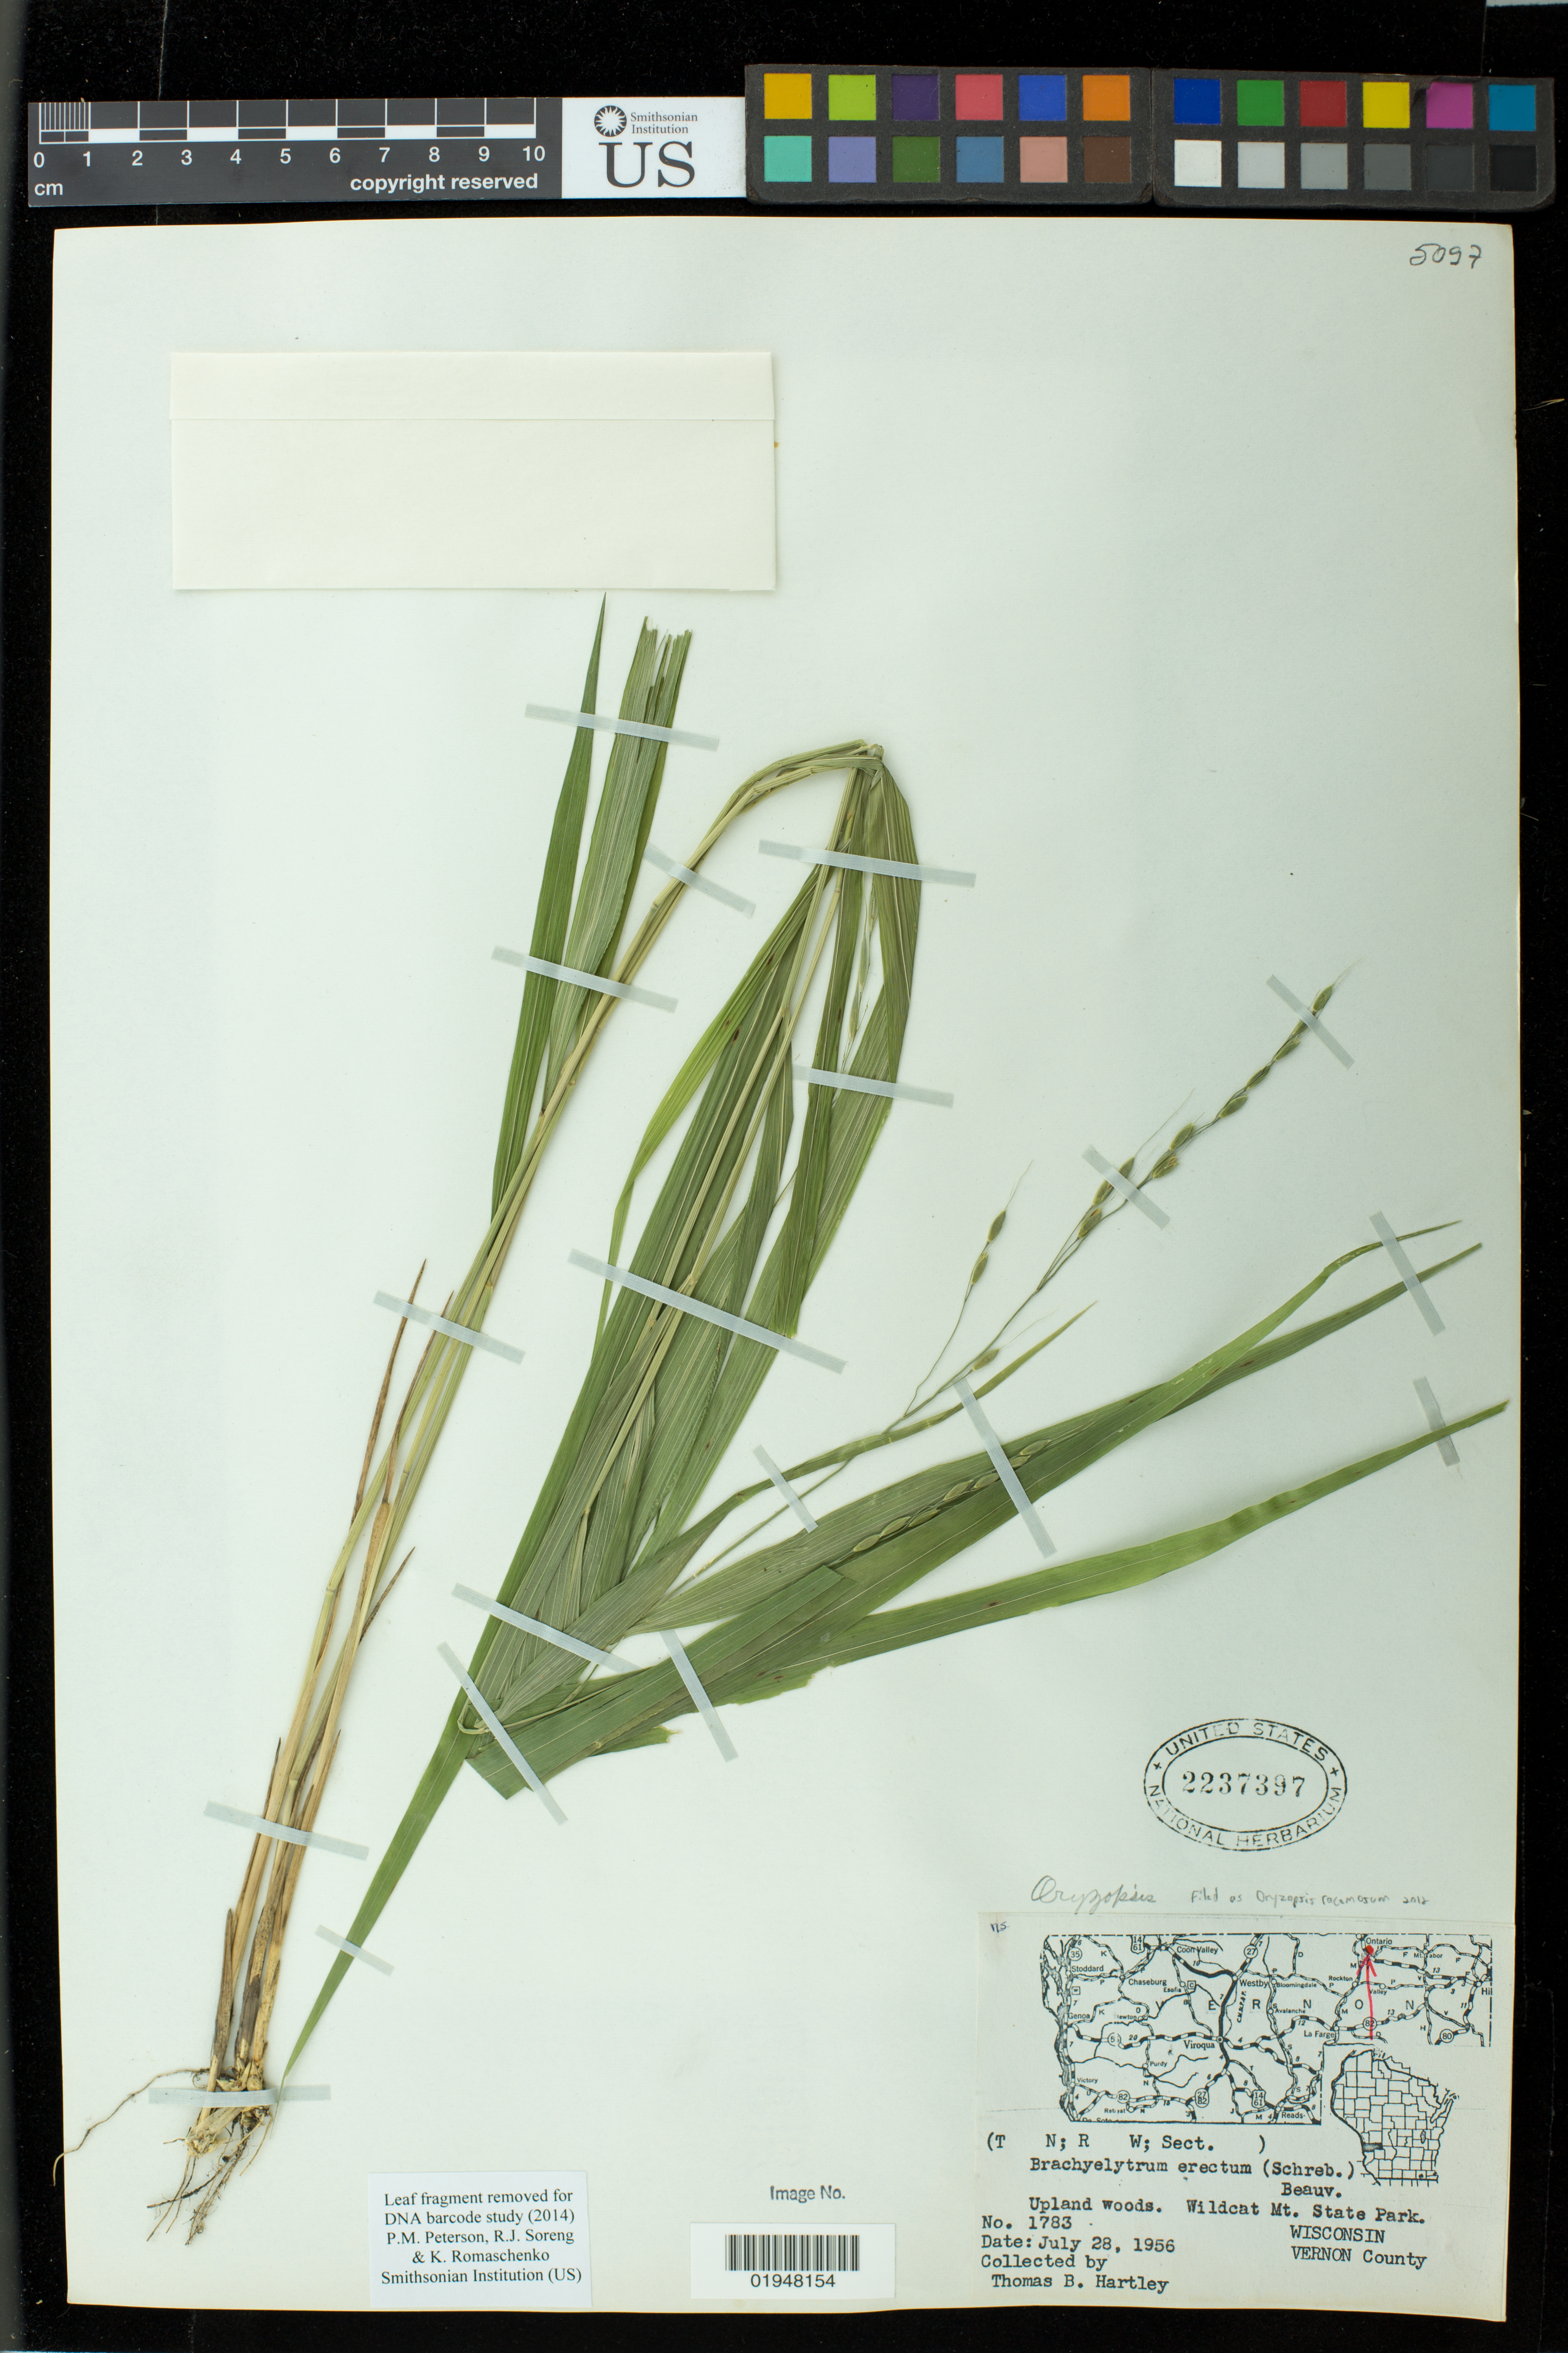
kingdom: Plantae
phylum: Tracheophyta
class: Liliopsida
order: Poales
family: Poaceae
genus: Oryzopsis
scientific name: Oryzopsis racemosa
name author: (Sm.) ex Hitchc.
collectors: T. B. Hartley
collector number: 1783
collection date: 1956-07-28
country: United States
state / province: Wisconsin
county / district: Vernon County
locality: Wildcat Mt. State Park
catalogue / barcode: US 2237397